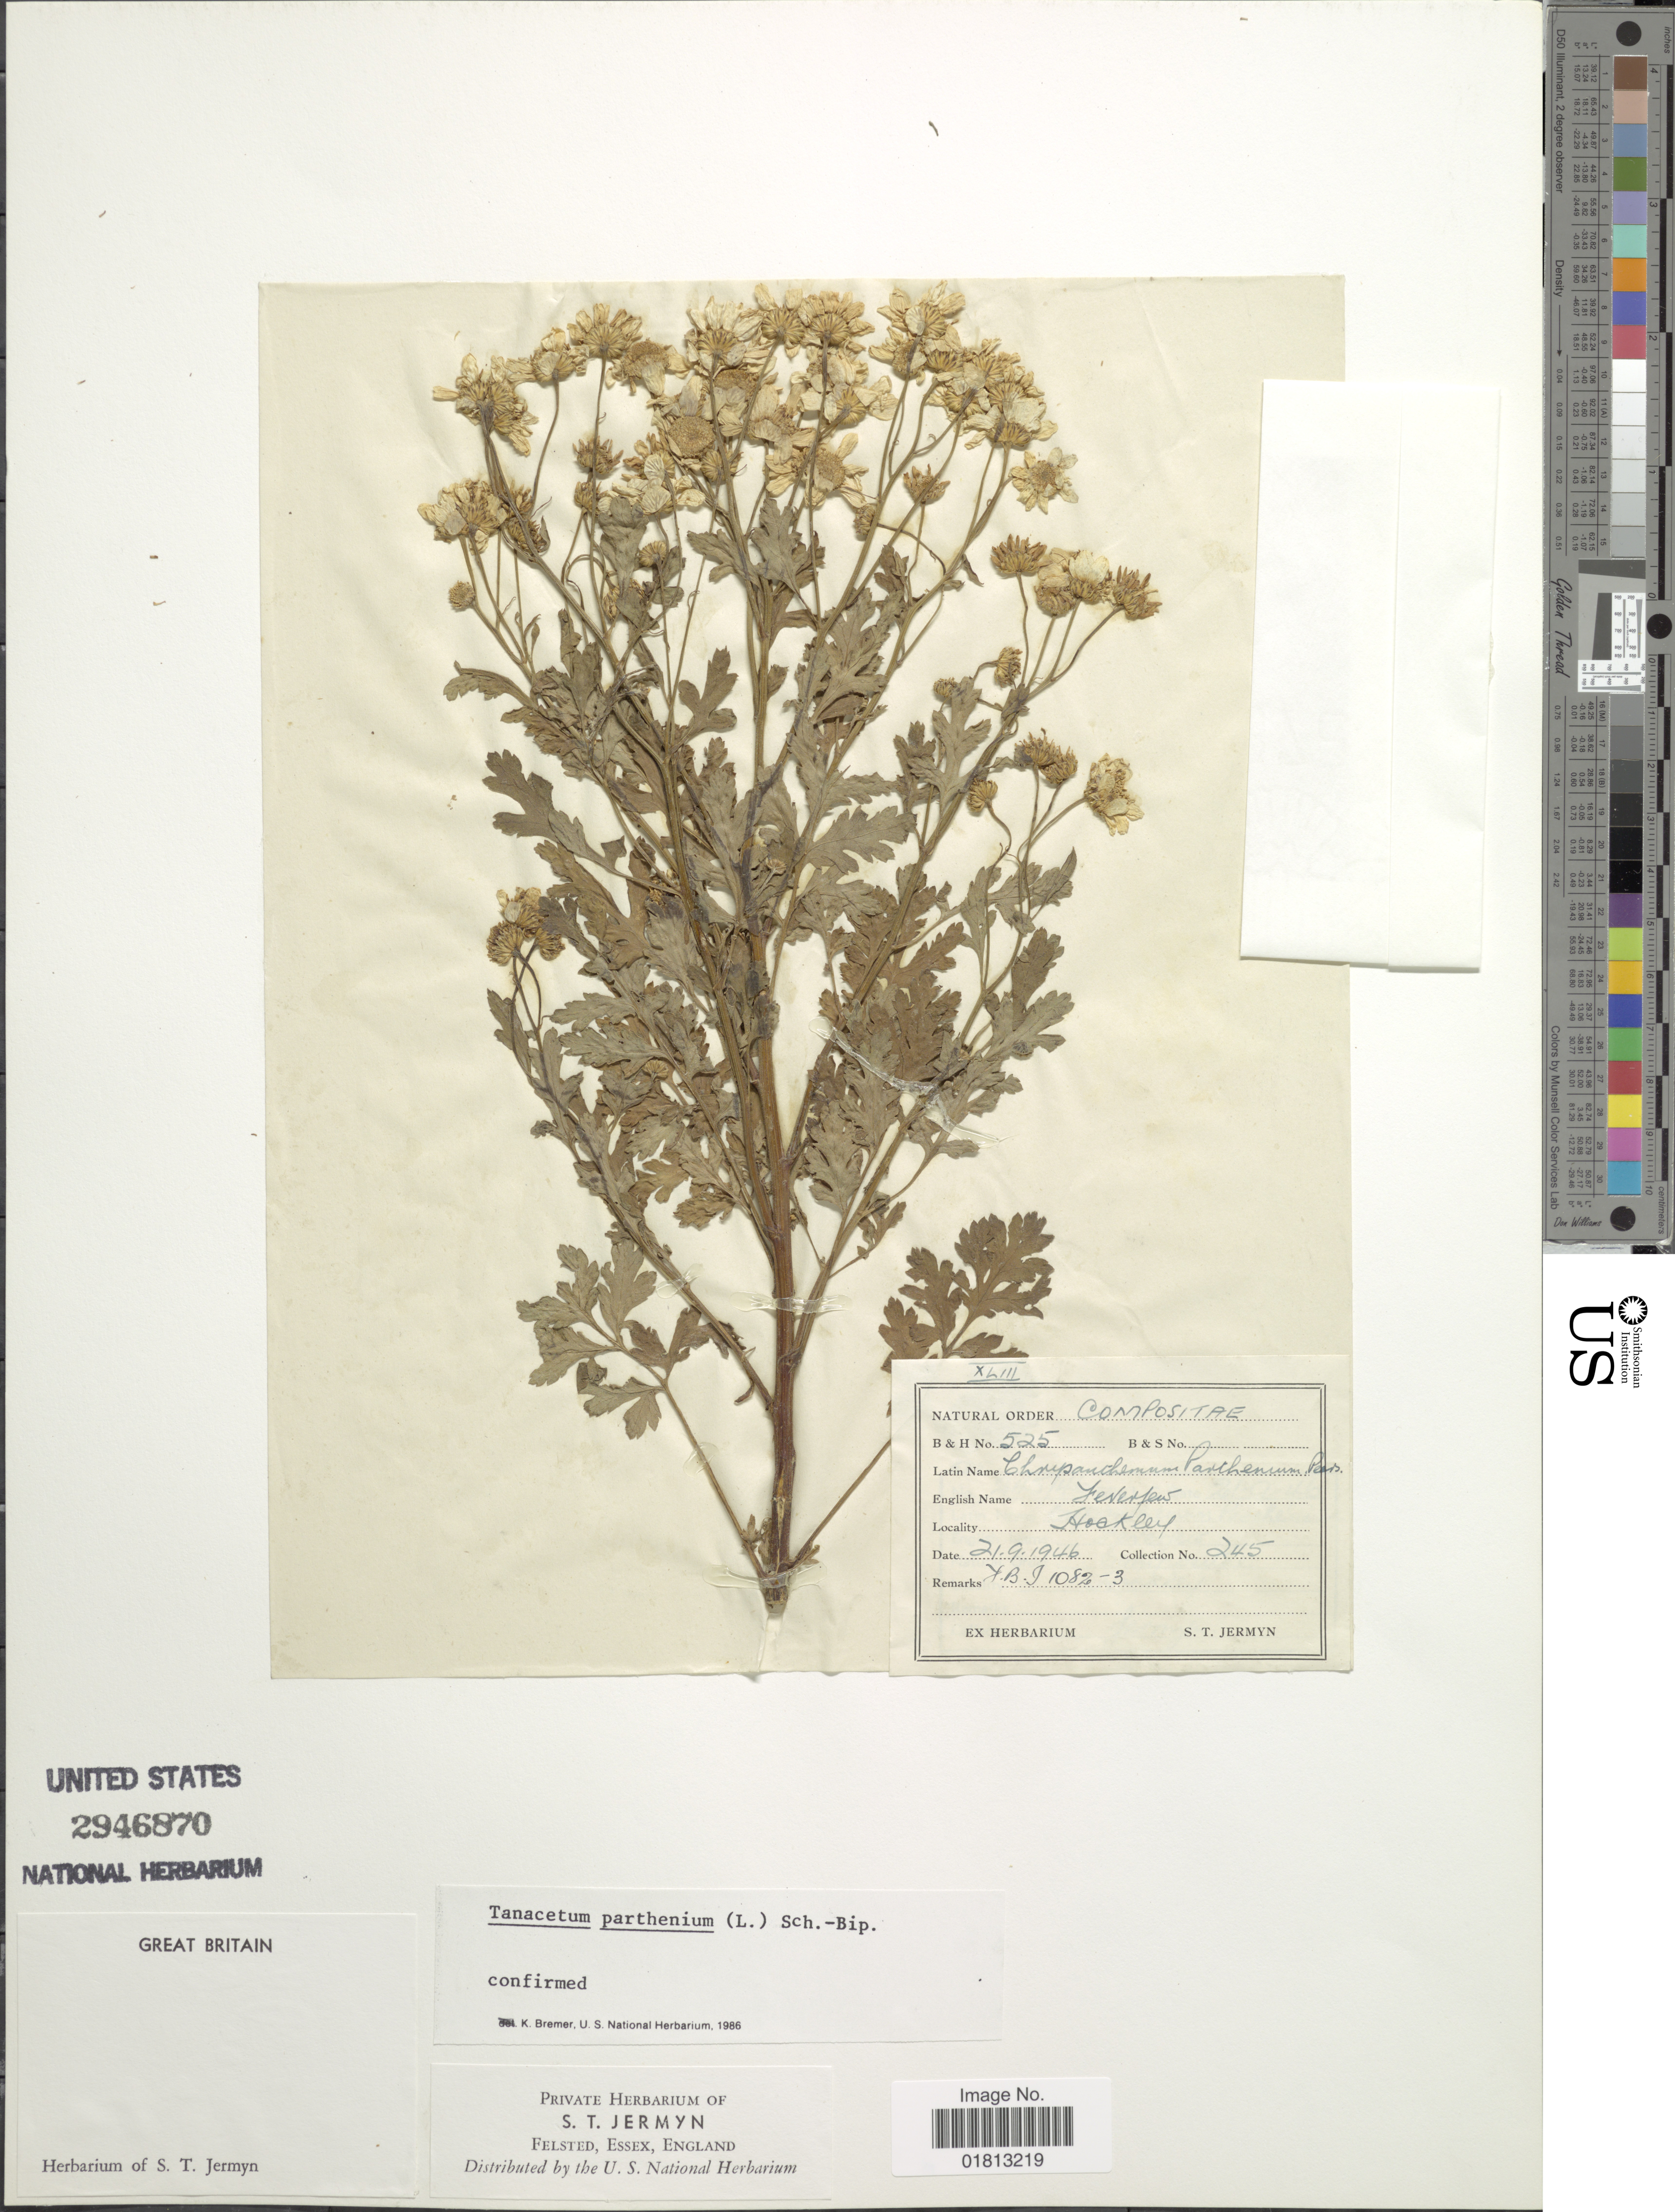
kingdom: Plantae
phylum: Tracheophyta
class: Magnoliopsida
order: Asterales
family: Asteraceae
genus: Tanacetum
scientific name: Tanacetum parthenium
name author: (L.) Sch. Bip.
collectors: S. Jermyn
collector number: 245/525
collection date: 1946-09-21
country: United Kingdom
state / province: England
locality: Hockley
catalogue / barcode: US 2946870